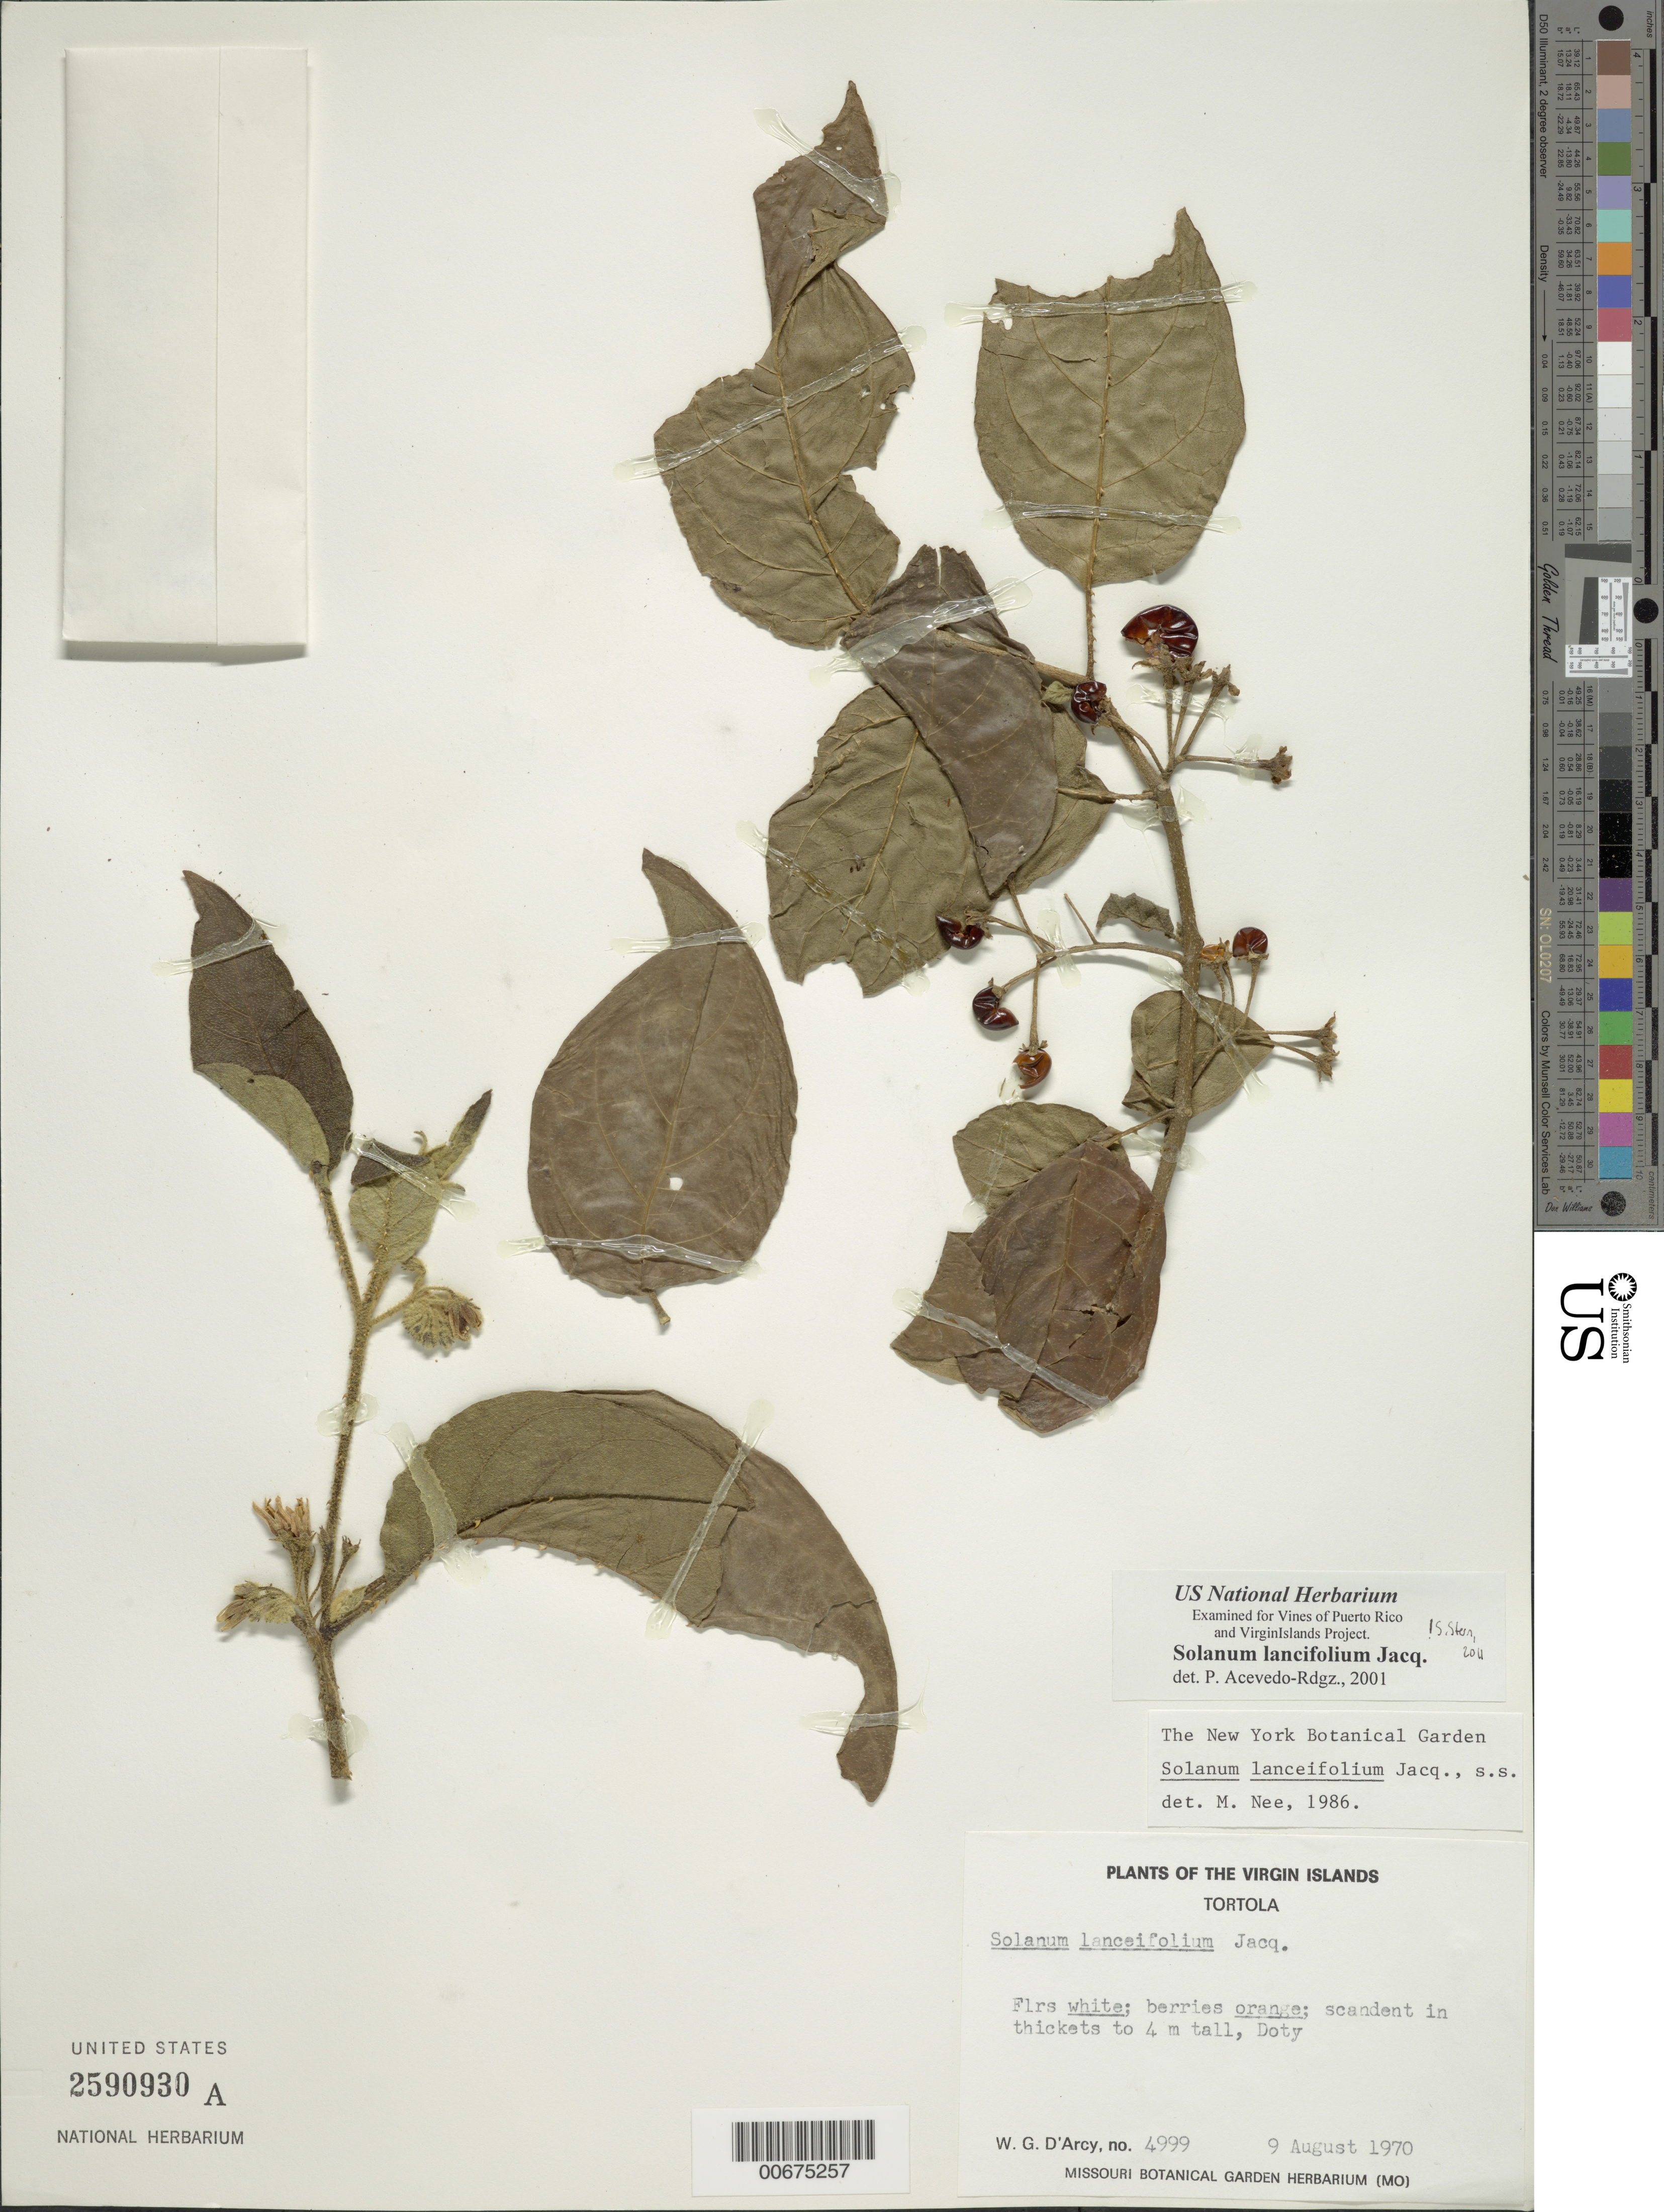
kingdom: Plantae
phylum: Tracheophyta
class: Magnoliopsida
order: Solanales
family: Solanaceae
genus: Solanum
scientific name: Solanum lanceifolium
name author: Jacq.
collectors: W. G. D'Arcy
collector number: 4999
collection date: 1970-08-09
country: British Virgin Islands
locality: The Virgin Islands, Tortola, Doty.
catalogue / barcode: US 2590930A